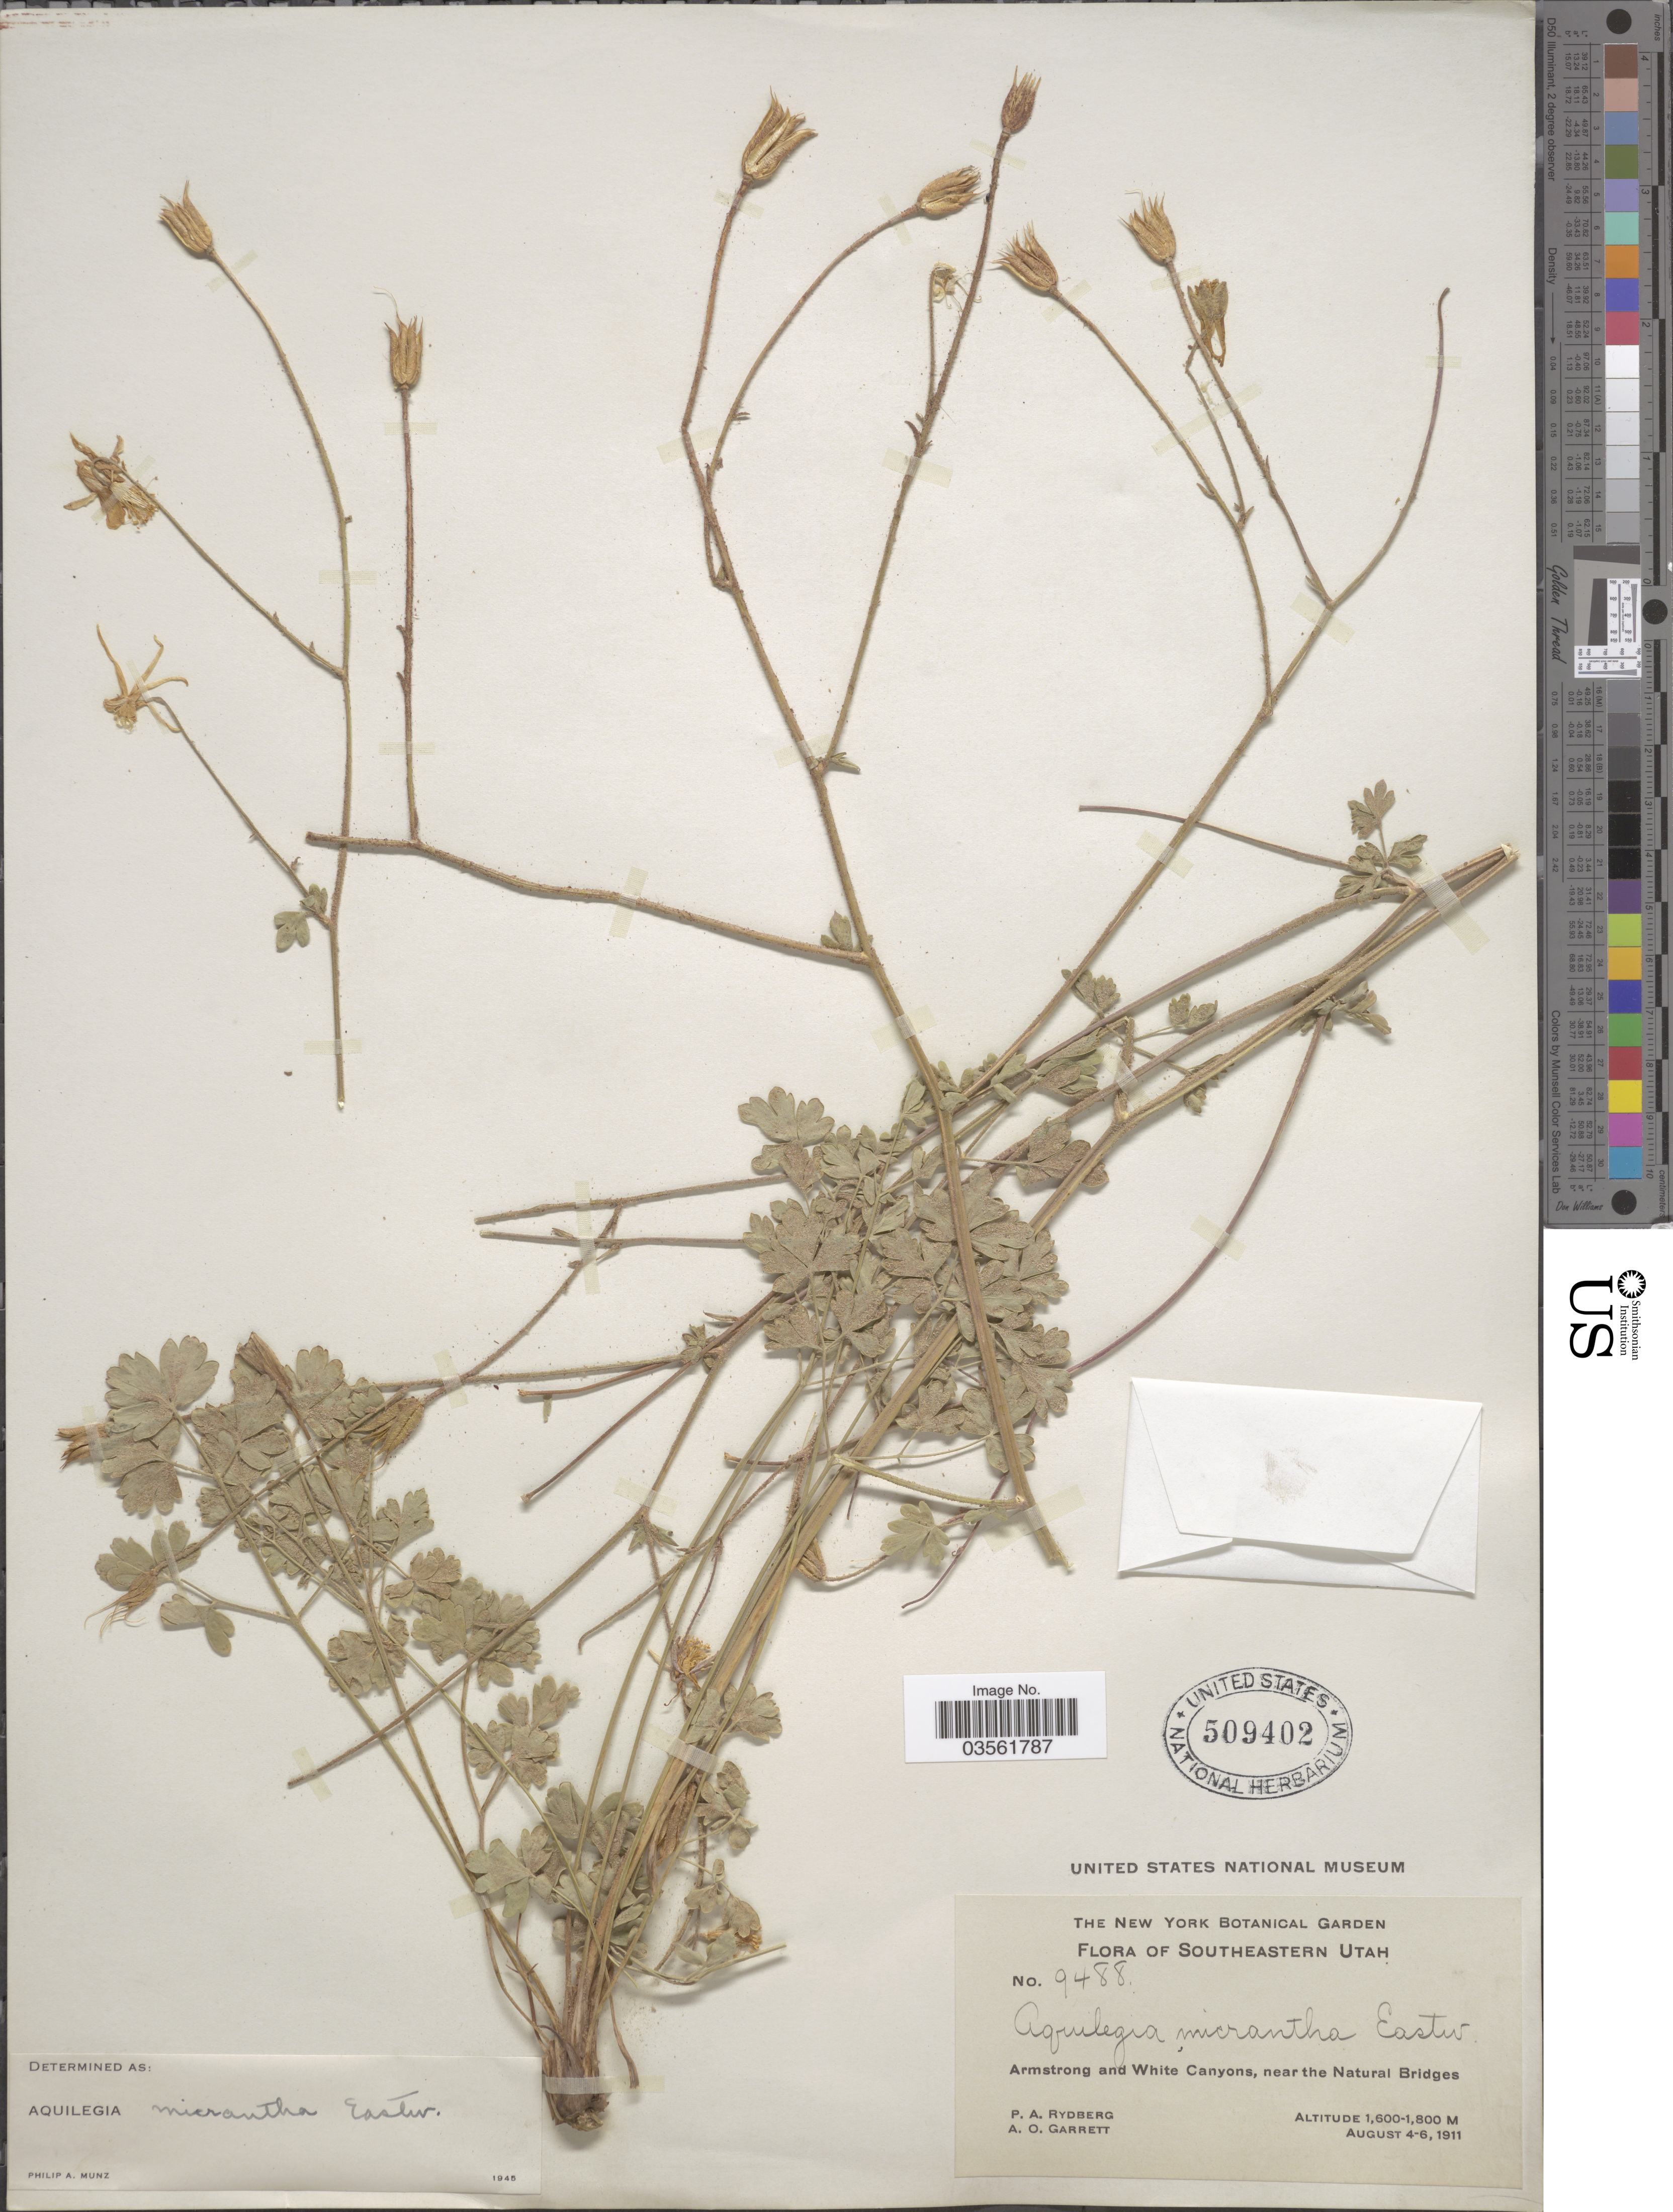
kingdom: Plantae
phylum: Tracheophyta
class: Magnoliopsida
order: Ranunculales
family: Ranunculaceae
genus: Aquilegia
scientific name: Aquilegia micrantha var. mancosana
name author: Eastw.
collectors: P. A. Rydberg & A. O. Garrett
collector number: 9488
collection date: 1911-08-04/1911-08-06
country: United States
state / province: Utah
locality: Southeastern Utah. Armstrong and White Canyons, near the Natural Bridges.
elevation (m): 1600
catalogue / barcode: US 509402